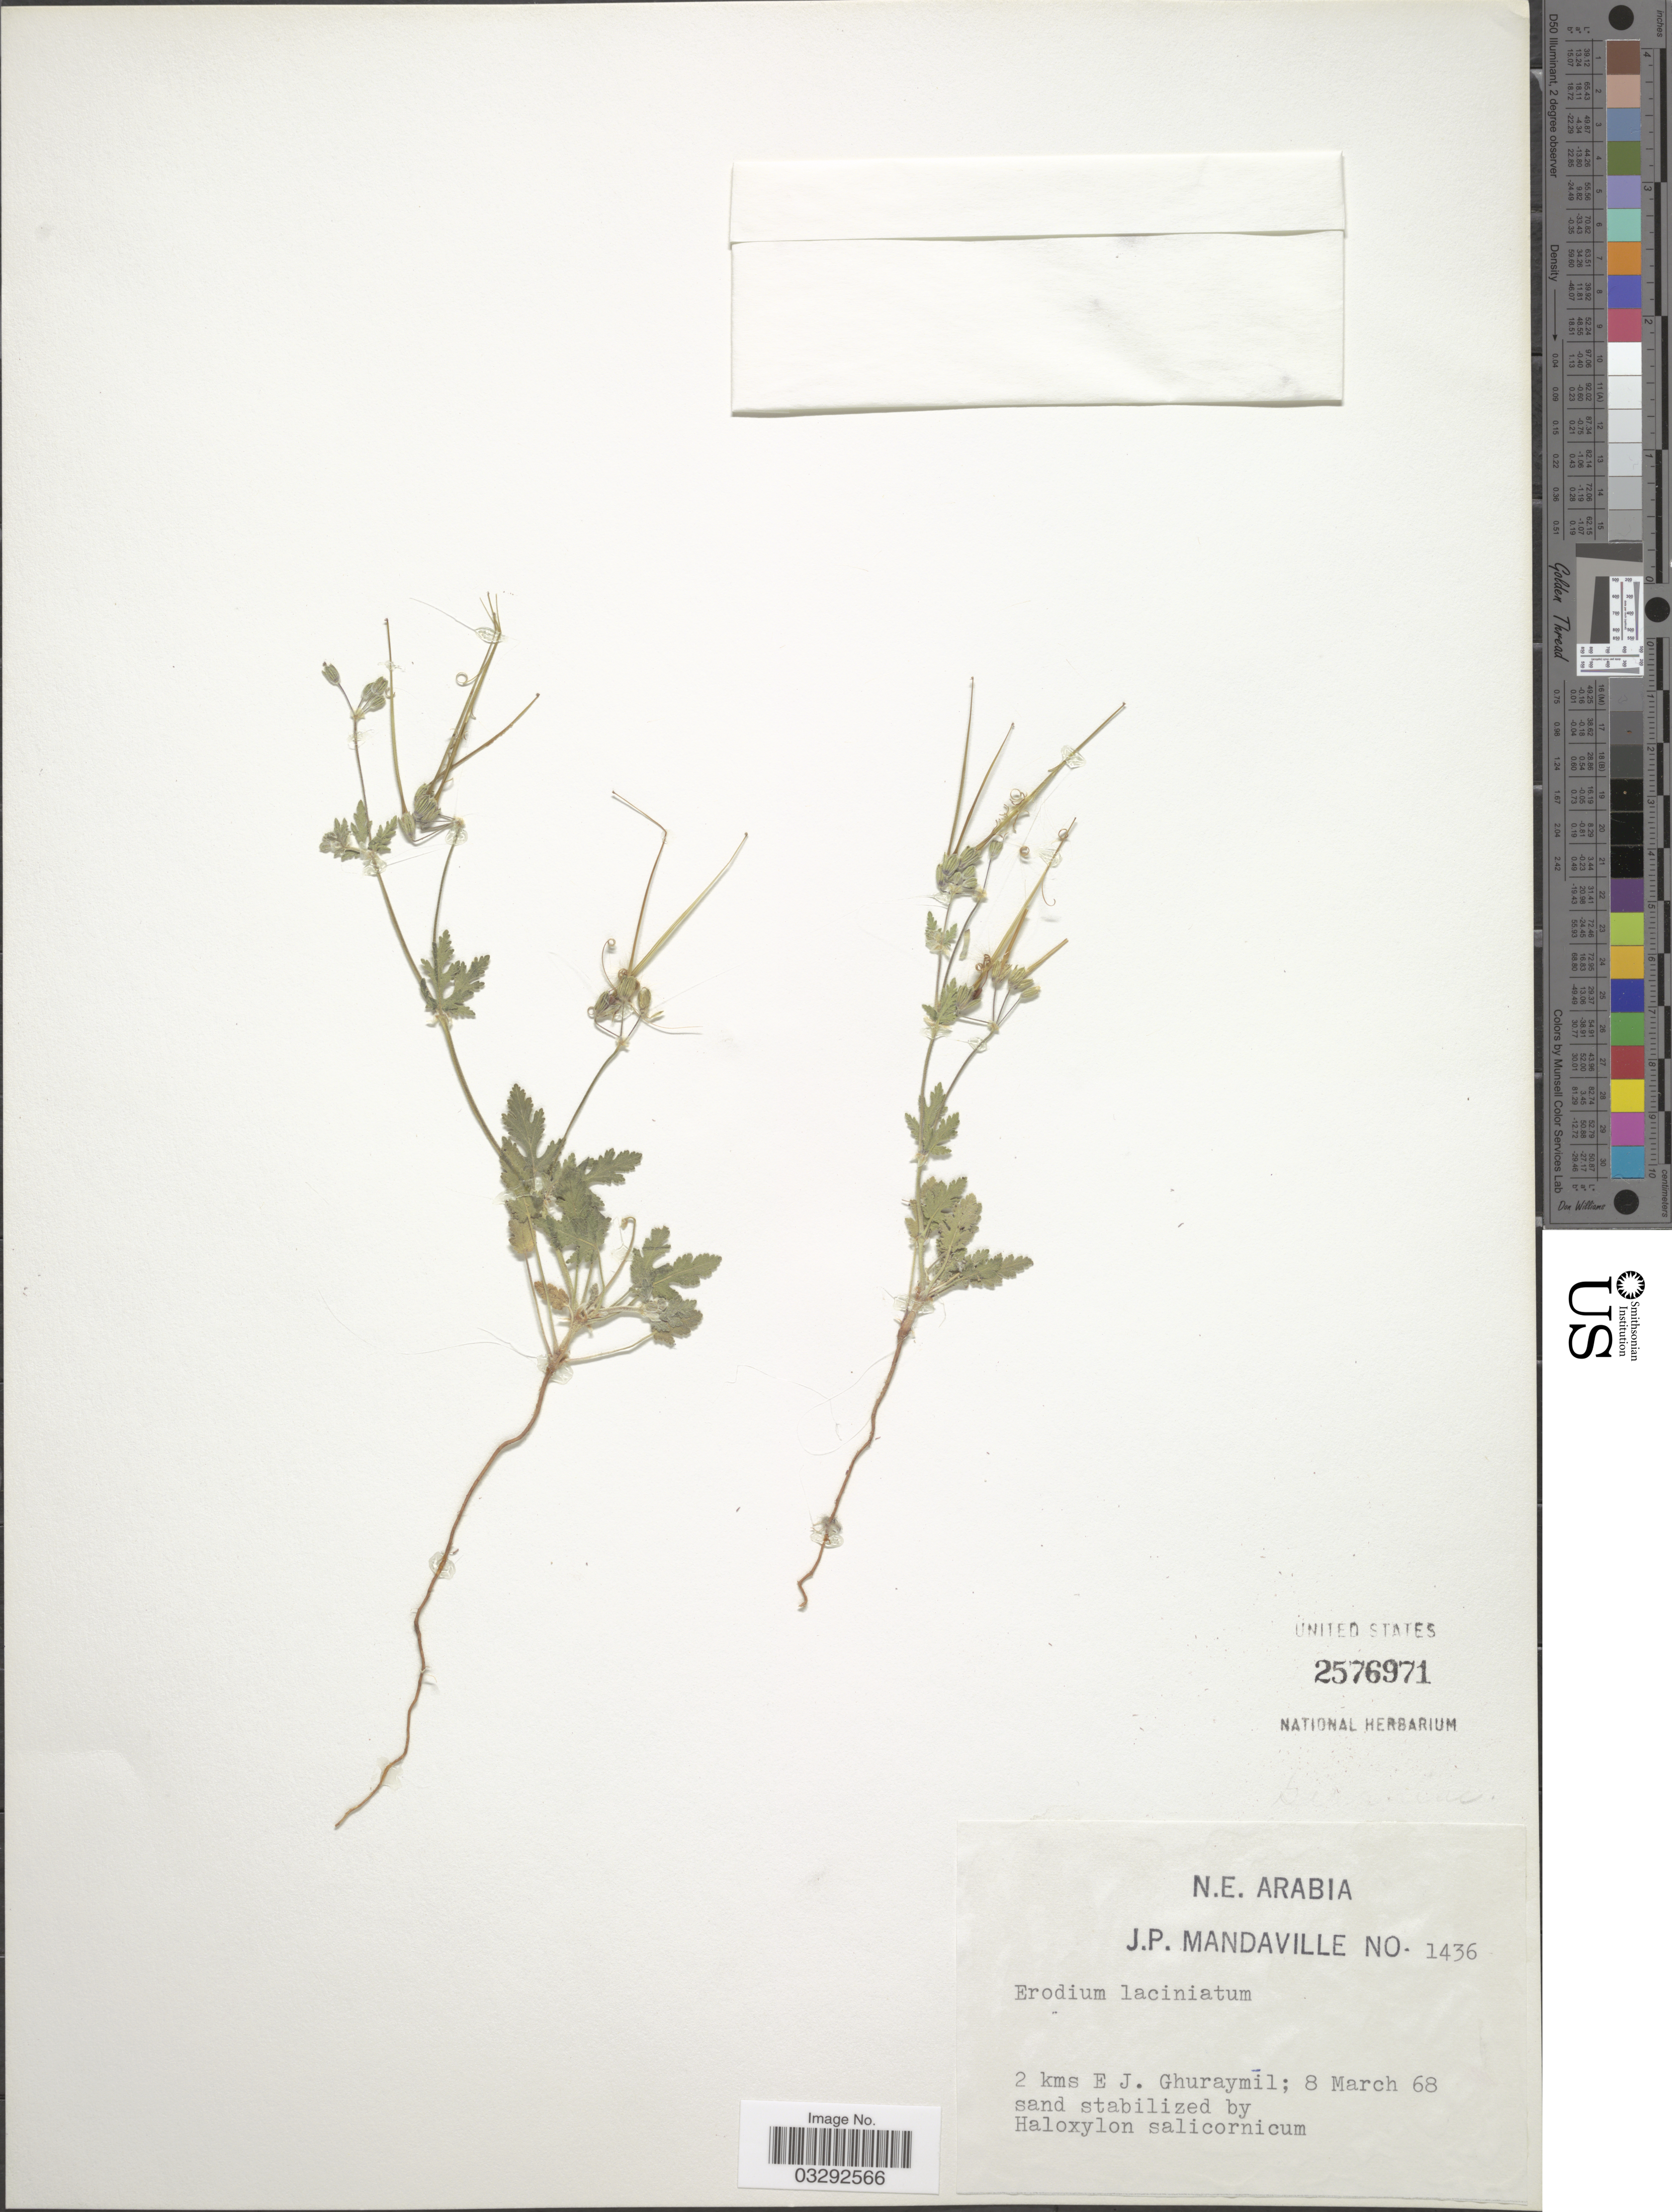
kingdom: Plantae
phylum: Tracheophyta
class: Magnoliopsida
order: Geraniales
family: Geraniaceae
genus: Erodium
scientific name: Erodium laciniatum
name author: (Cav.) Willd.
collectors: J. Mandaville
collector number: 1436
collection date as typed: Transcribed d/m/y: 8/3/68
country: Saudi Arabia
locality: N.E. Arabia. 2 kms E J. Ghuraymil.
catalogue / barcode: US 2576971